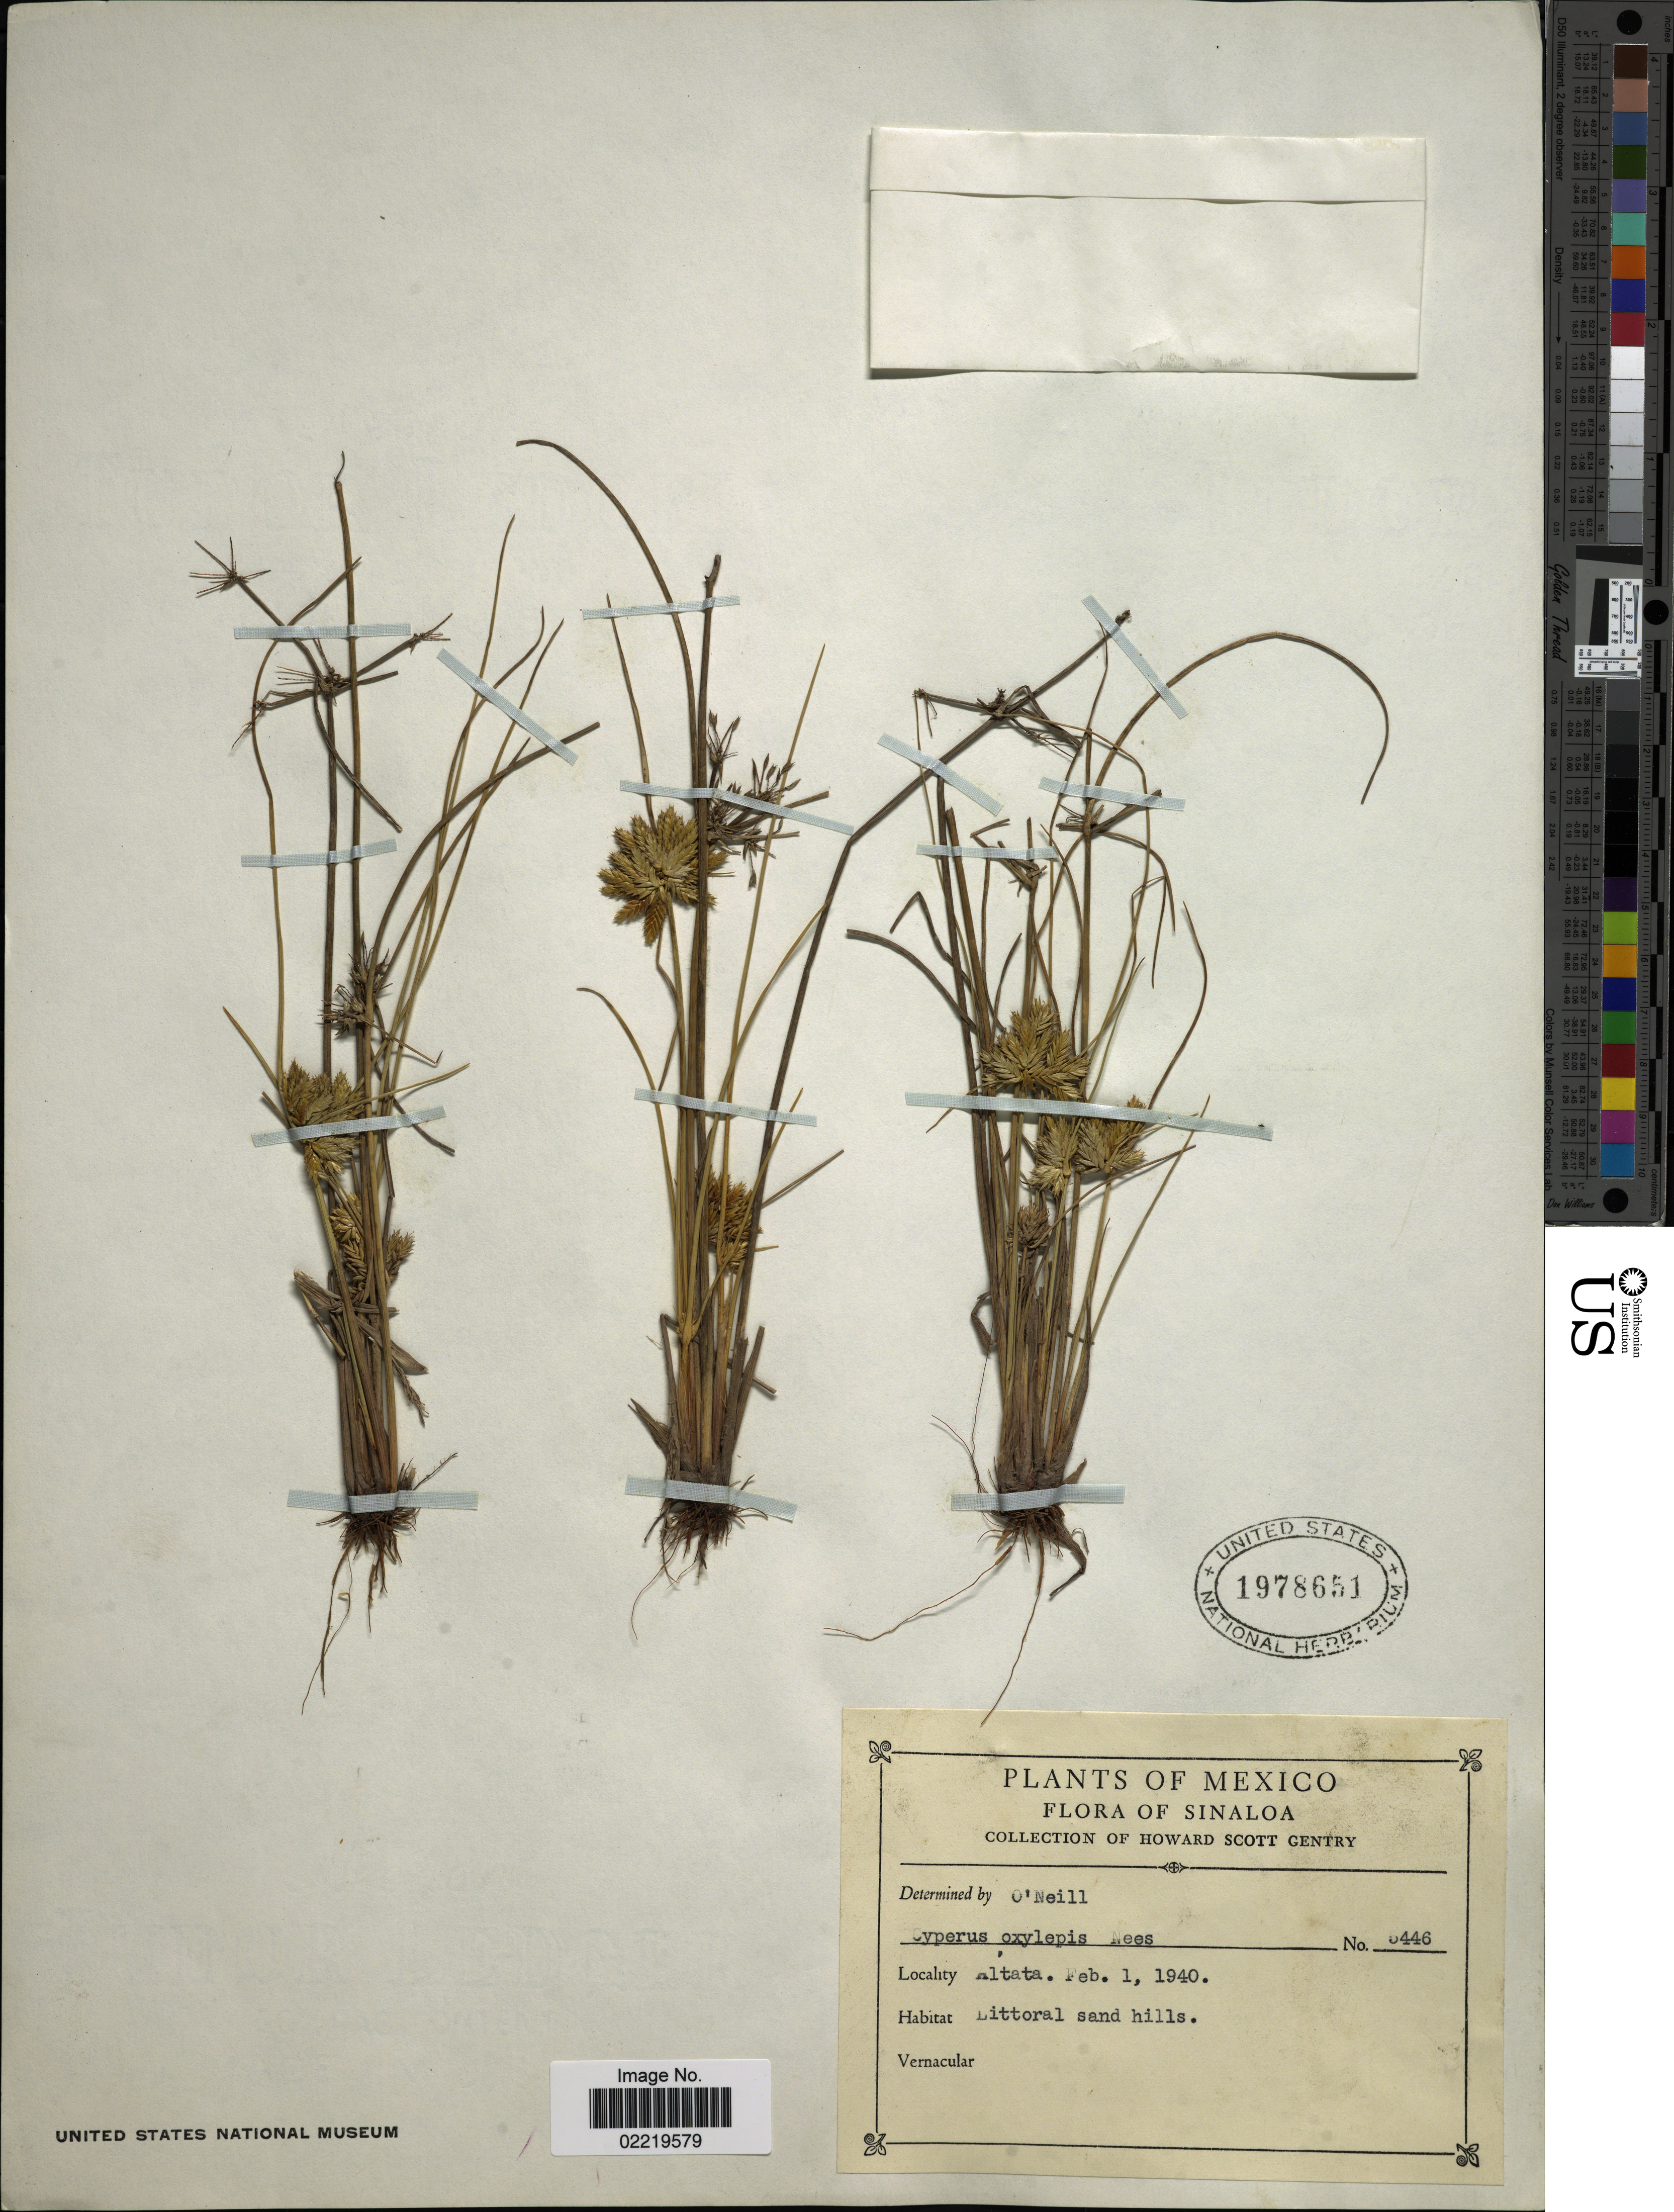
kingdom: Plantae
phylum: Tracheophyta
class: Liliopsida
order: Poales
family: Cyperaceae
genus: Cyperus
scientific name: Cyperus oxylepis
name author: Nees ex Steud.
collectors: H. S. Gentry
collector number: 5446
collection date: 1940-02-01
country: Mexico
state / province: Sinaloa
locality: Atltata, littoral sand hills.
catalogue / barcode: US 1978651